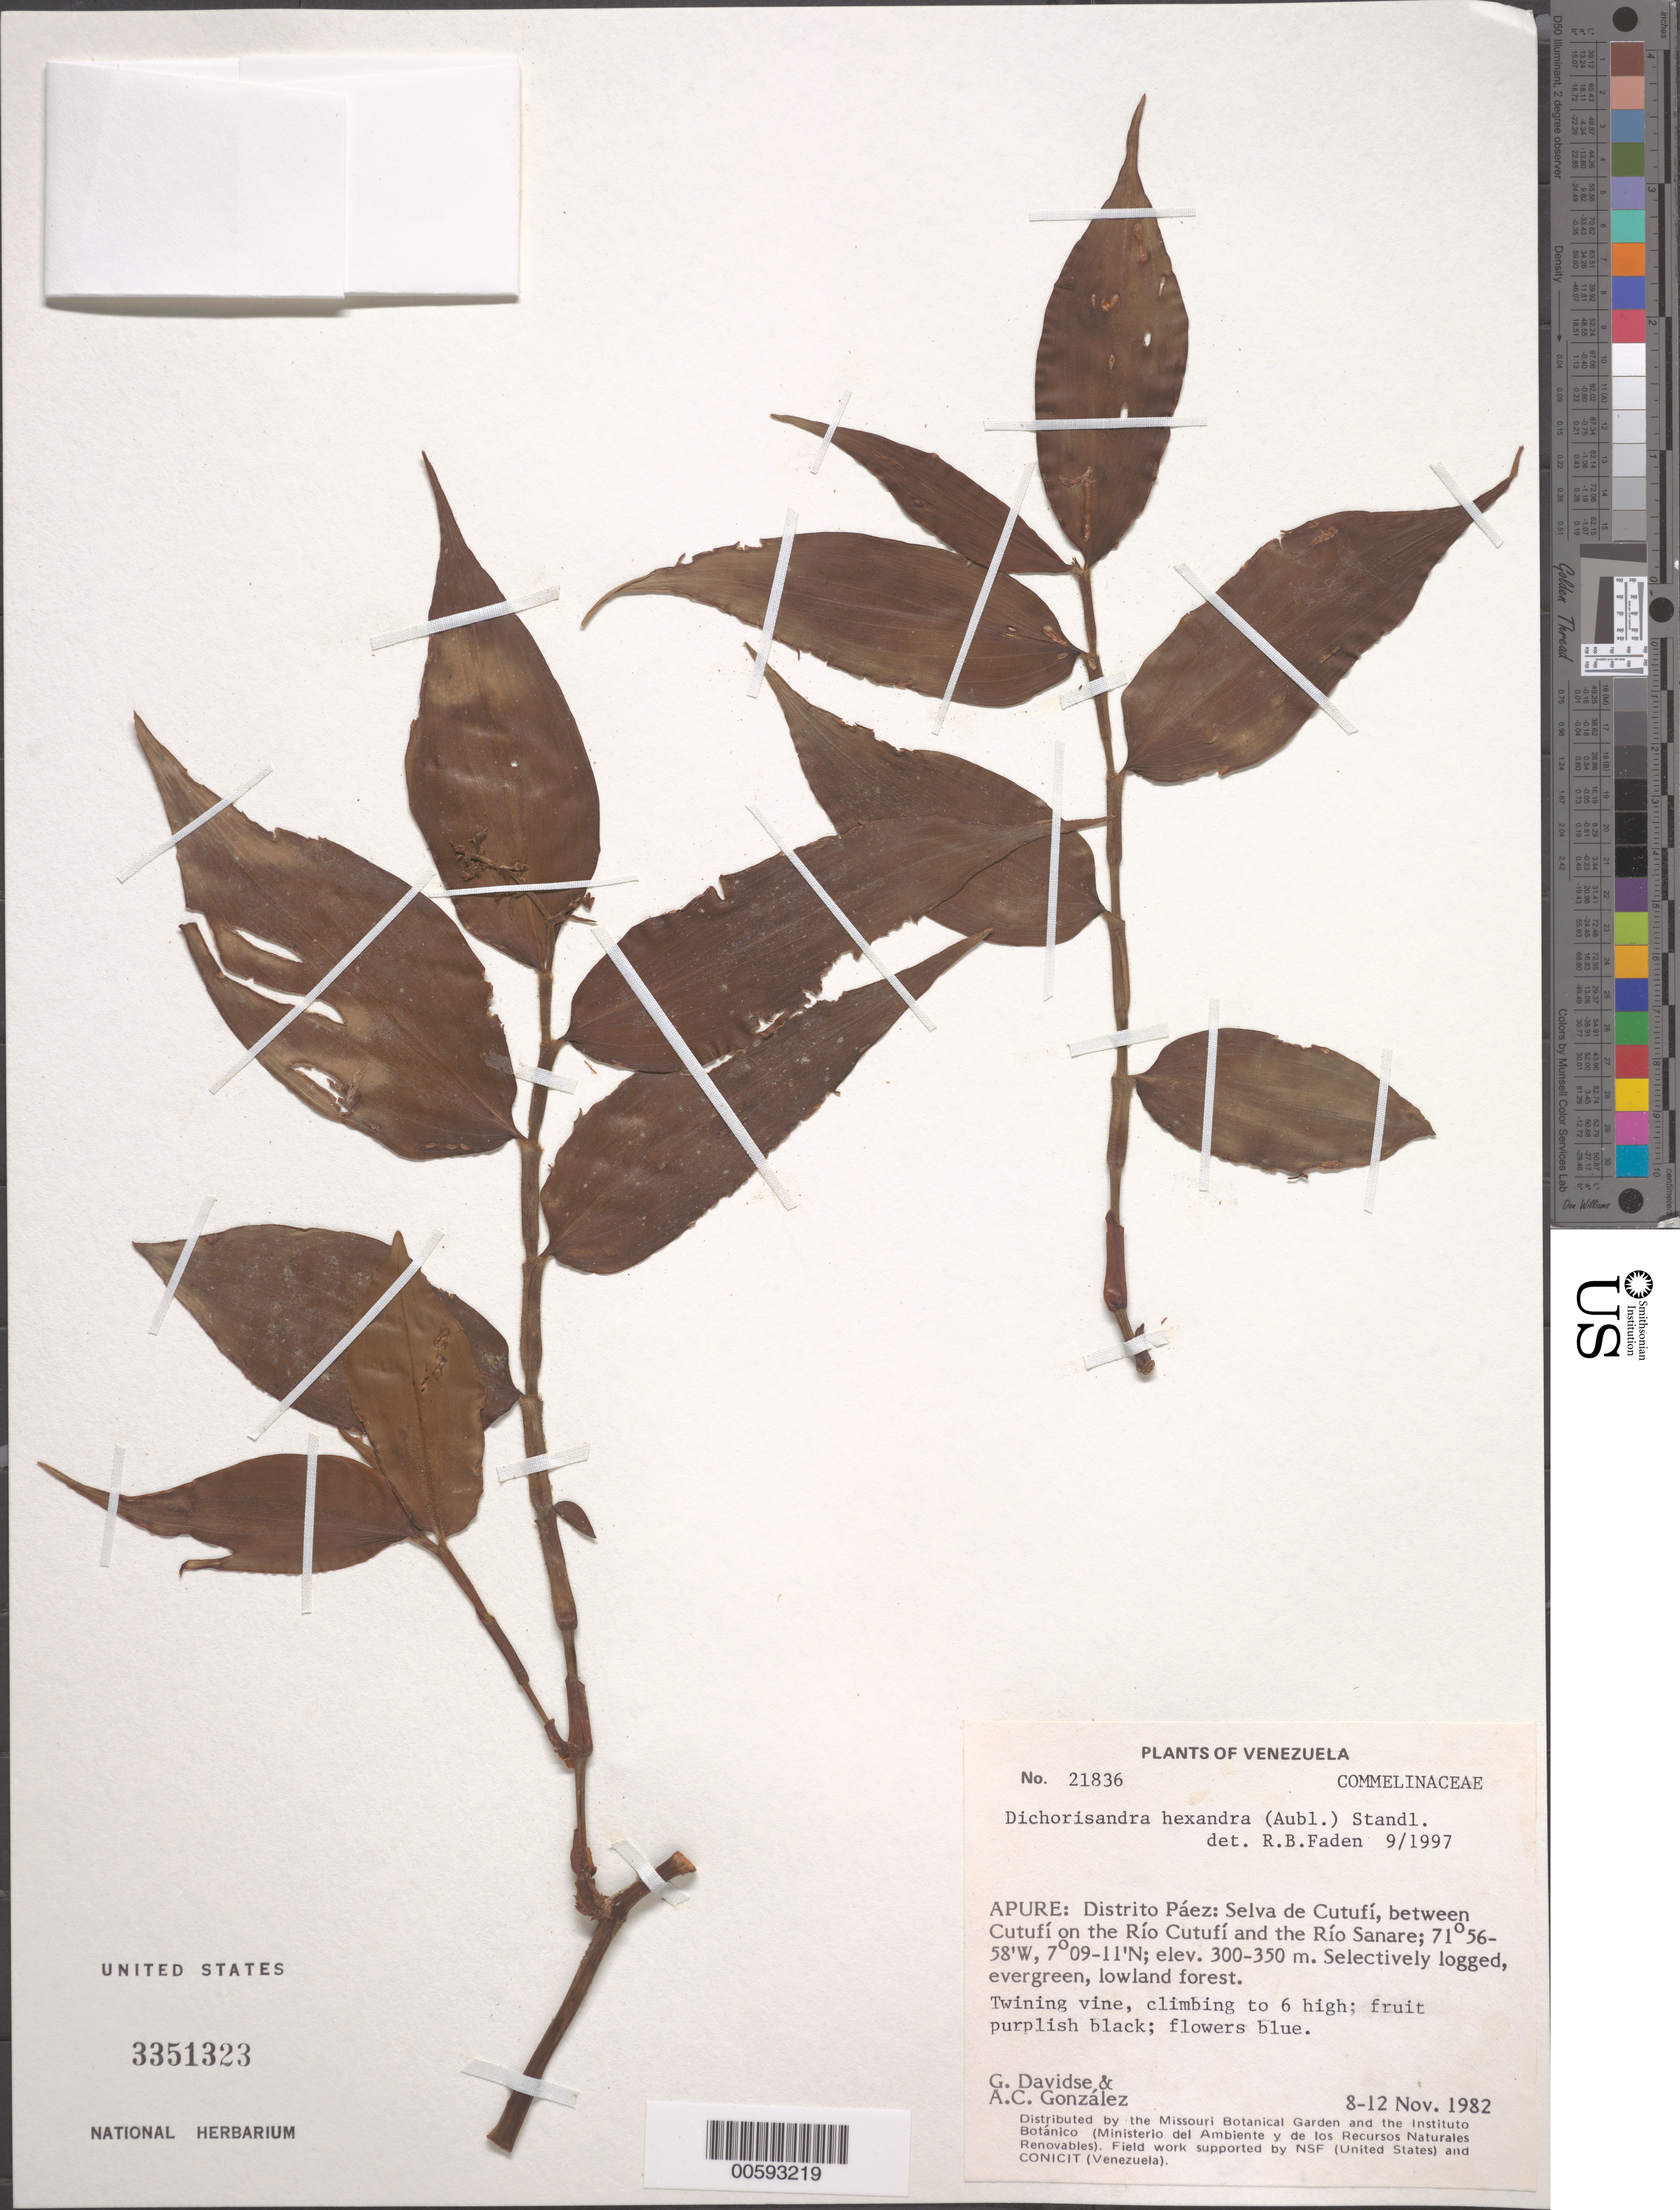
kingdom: Plantae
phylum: Tracheophyta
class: Liliopsida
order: Commelinales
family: Commelinaceae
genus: Dichorisandra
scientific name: Dichorisandra hexandra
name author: (Aubl.) Standl.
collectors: G. Davidse & A. C. González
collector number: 21836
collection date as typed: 08 Nov 1982 to 12 Nov 1982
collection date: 1982-11-08/1982-11-12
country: Venezuela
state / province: Apure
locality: Dist. paez, selva de cutufi, between cutufi on the rio cutufi and the rio snare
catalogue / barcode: US 3351323